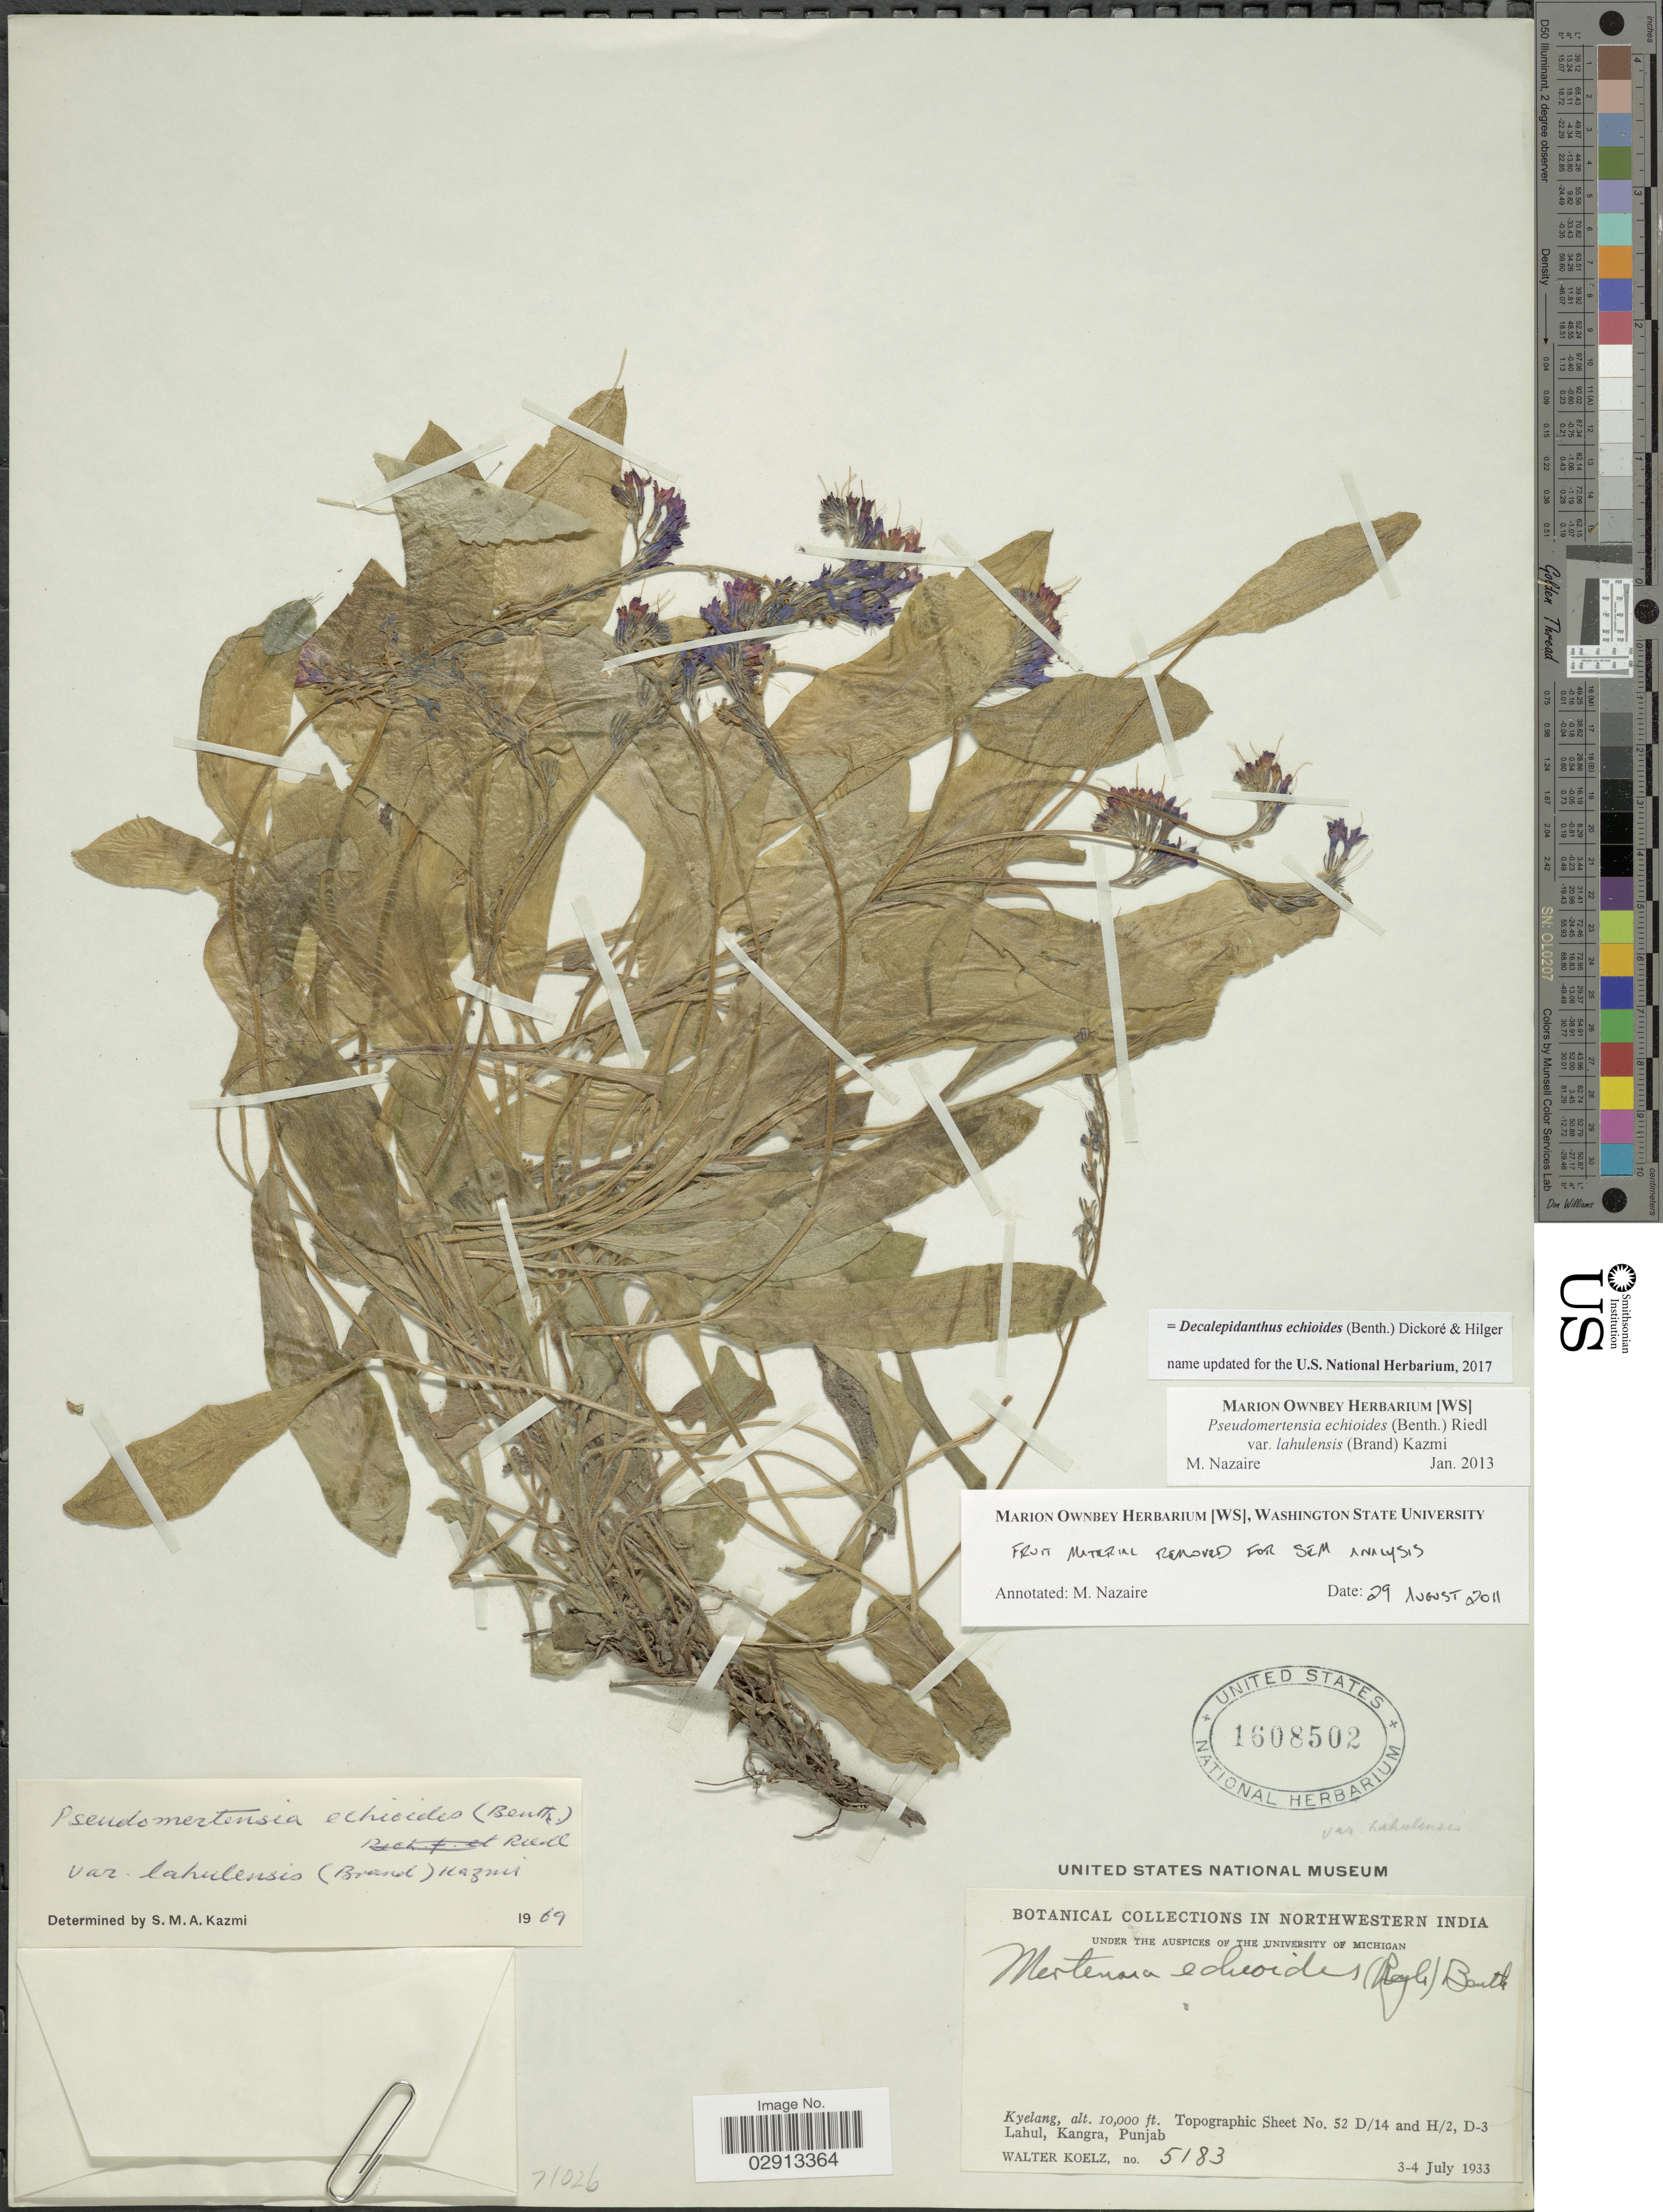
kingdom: Plantae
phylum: Tracheophyta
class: Magnoliopsida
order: Boraginales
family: Boraginaceae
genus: Decalepidanthus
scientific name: Decalepidanthus echioides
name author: (Benth.) Dickoré & Hilger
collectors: W. N. Koelz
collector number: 5183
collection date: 1933-07-03/1933-07-04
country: India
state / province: Punjab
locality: Northwestern India. Kyelang, Topographic Sheet no. 52 D/14 and H/2, D-3. Lahul, Kangra, Punjab.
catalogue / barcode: US 1608502